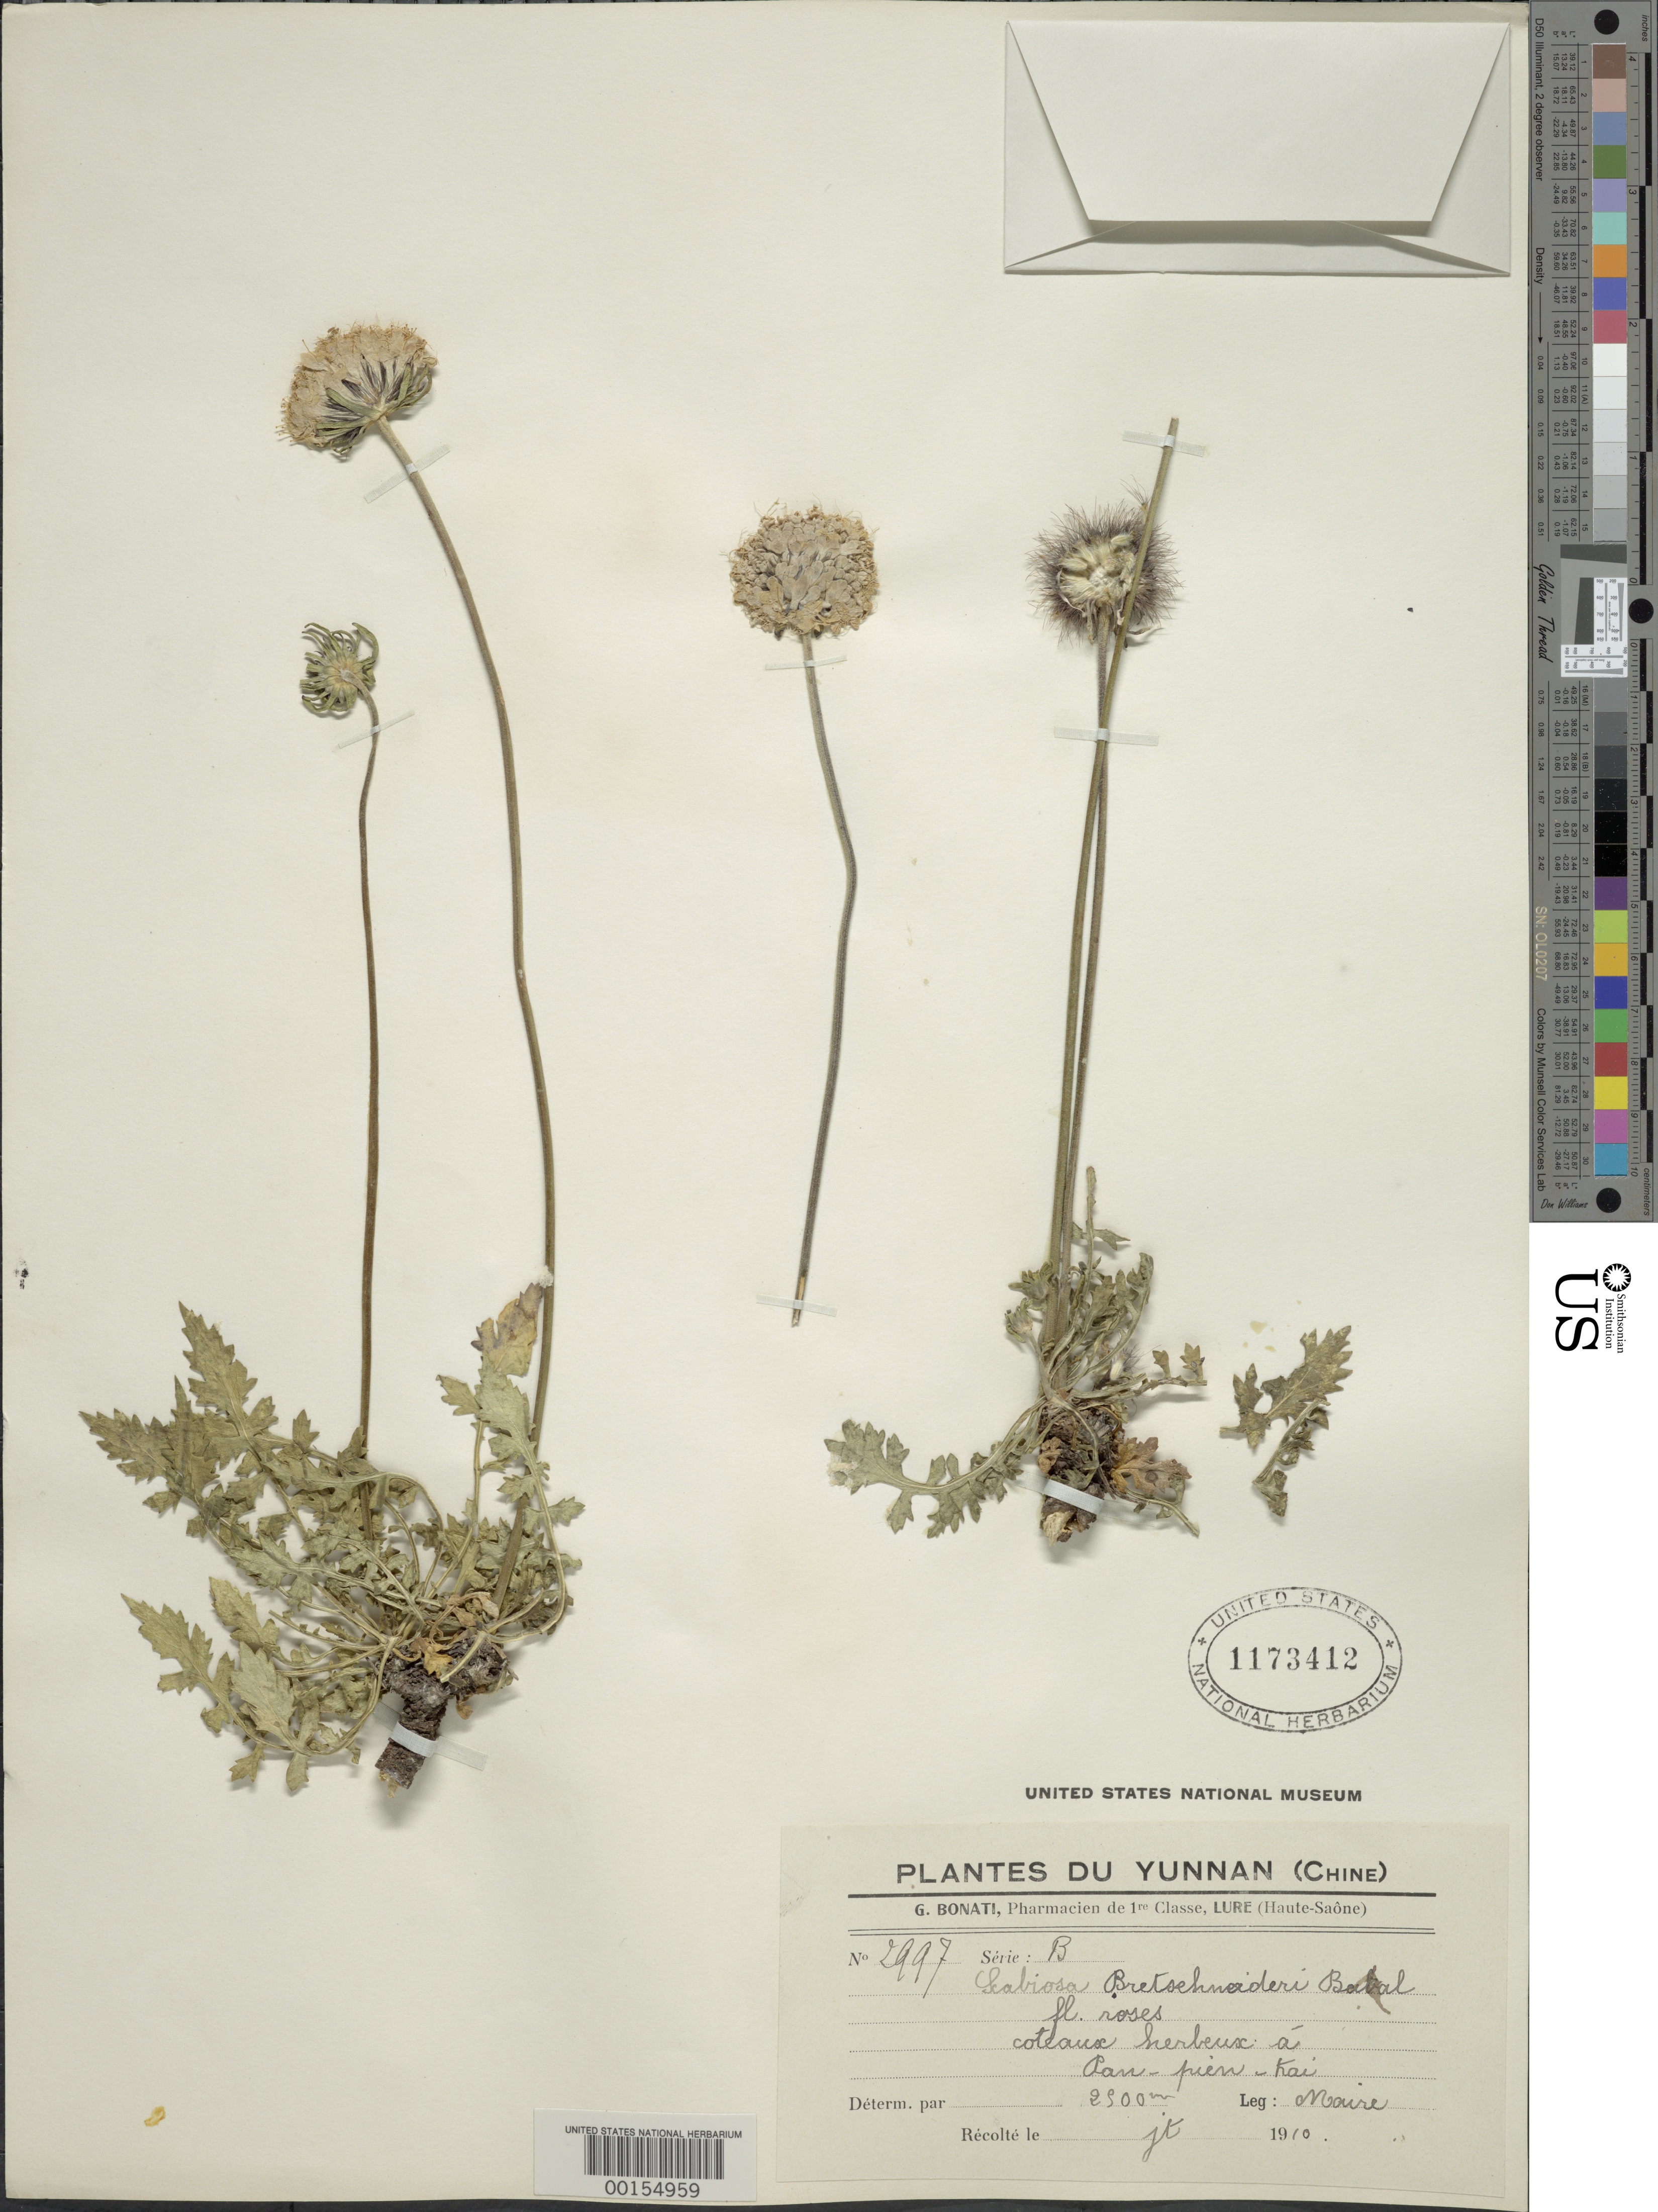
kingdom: Plantae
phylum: Tracheophyta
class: Magnoliopsida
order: Dipsacales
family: Caprifoliaceae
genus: Scabiosa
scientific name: Scabiosa bretschneideri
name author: Batal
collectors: Fr. Marie-Victorin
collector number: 2997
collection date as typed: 1910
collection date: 1910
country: China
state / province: Yunnan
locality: Pan-pien-Kai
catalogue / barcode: US 1173412